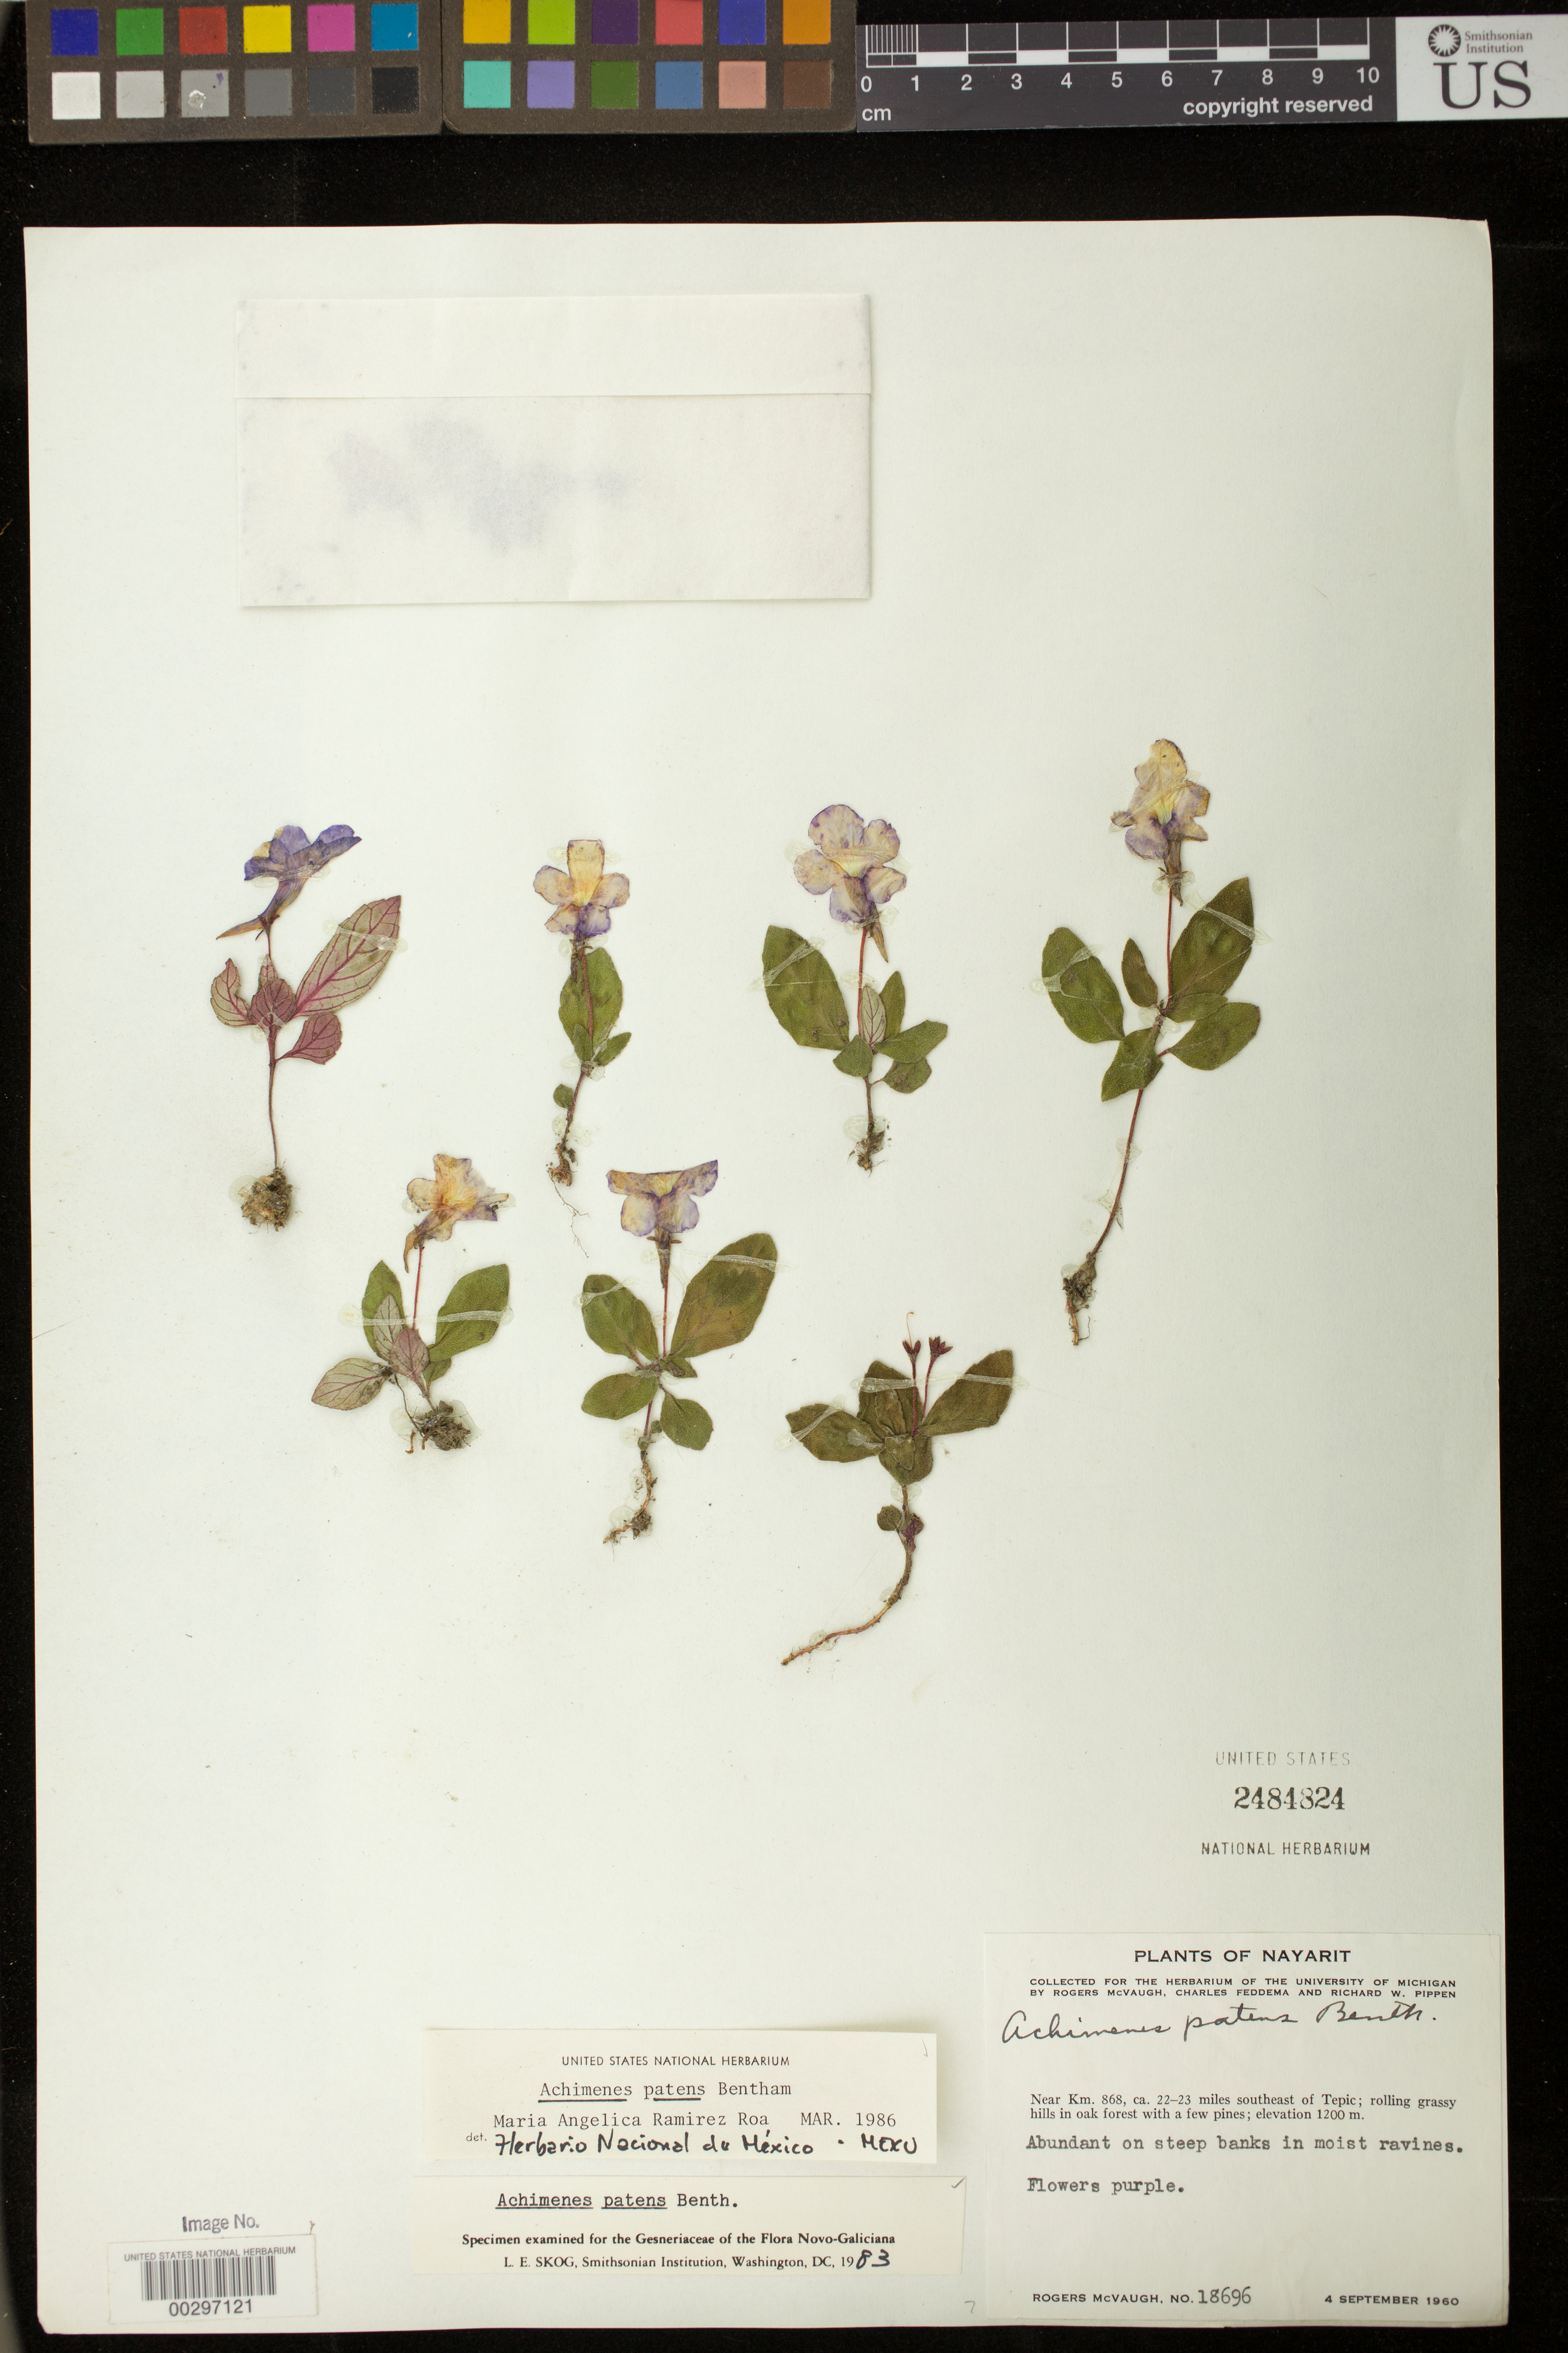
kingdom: Plantae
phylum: Tracheophyta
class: Magnoliopsida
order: Lamiales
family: Gesneriaceae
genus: Achimenes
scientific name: Achimenes patens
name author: Benth.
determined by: Skog, Laurence E.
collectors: R. McVaugh, C. Feddema & R. W. Pippen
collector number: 18696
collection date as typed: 04 Sep 1960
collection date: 1960-09-04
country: Mexico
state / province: Nayarit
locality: Near Km. 868, ca. 22-23 miles SE of Tepic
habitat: Rolling grassy hills in oak forest with a few pines; abundant on steep banks in moist ravines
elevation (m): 1200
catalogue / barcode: US 2484824